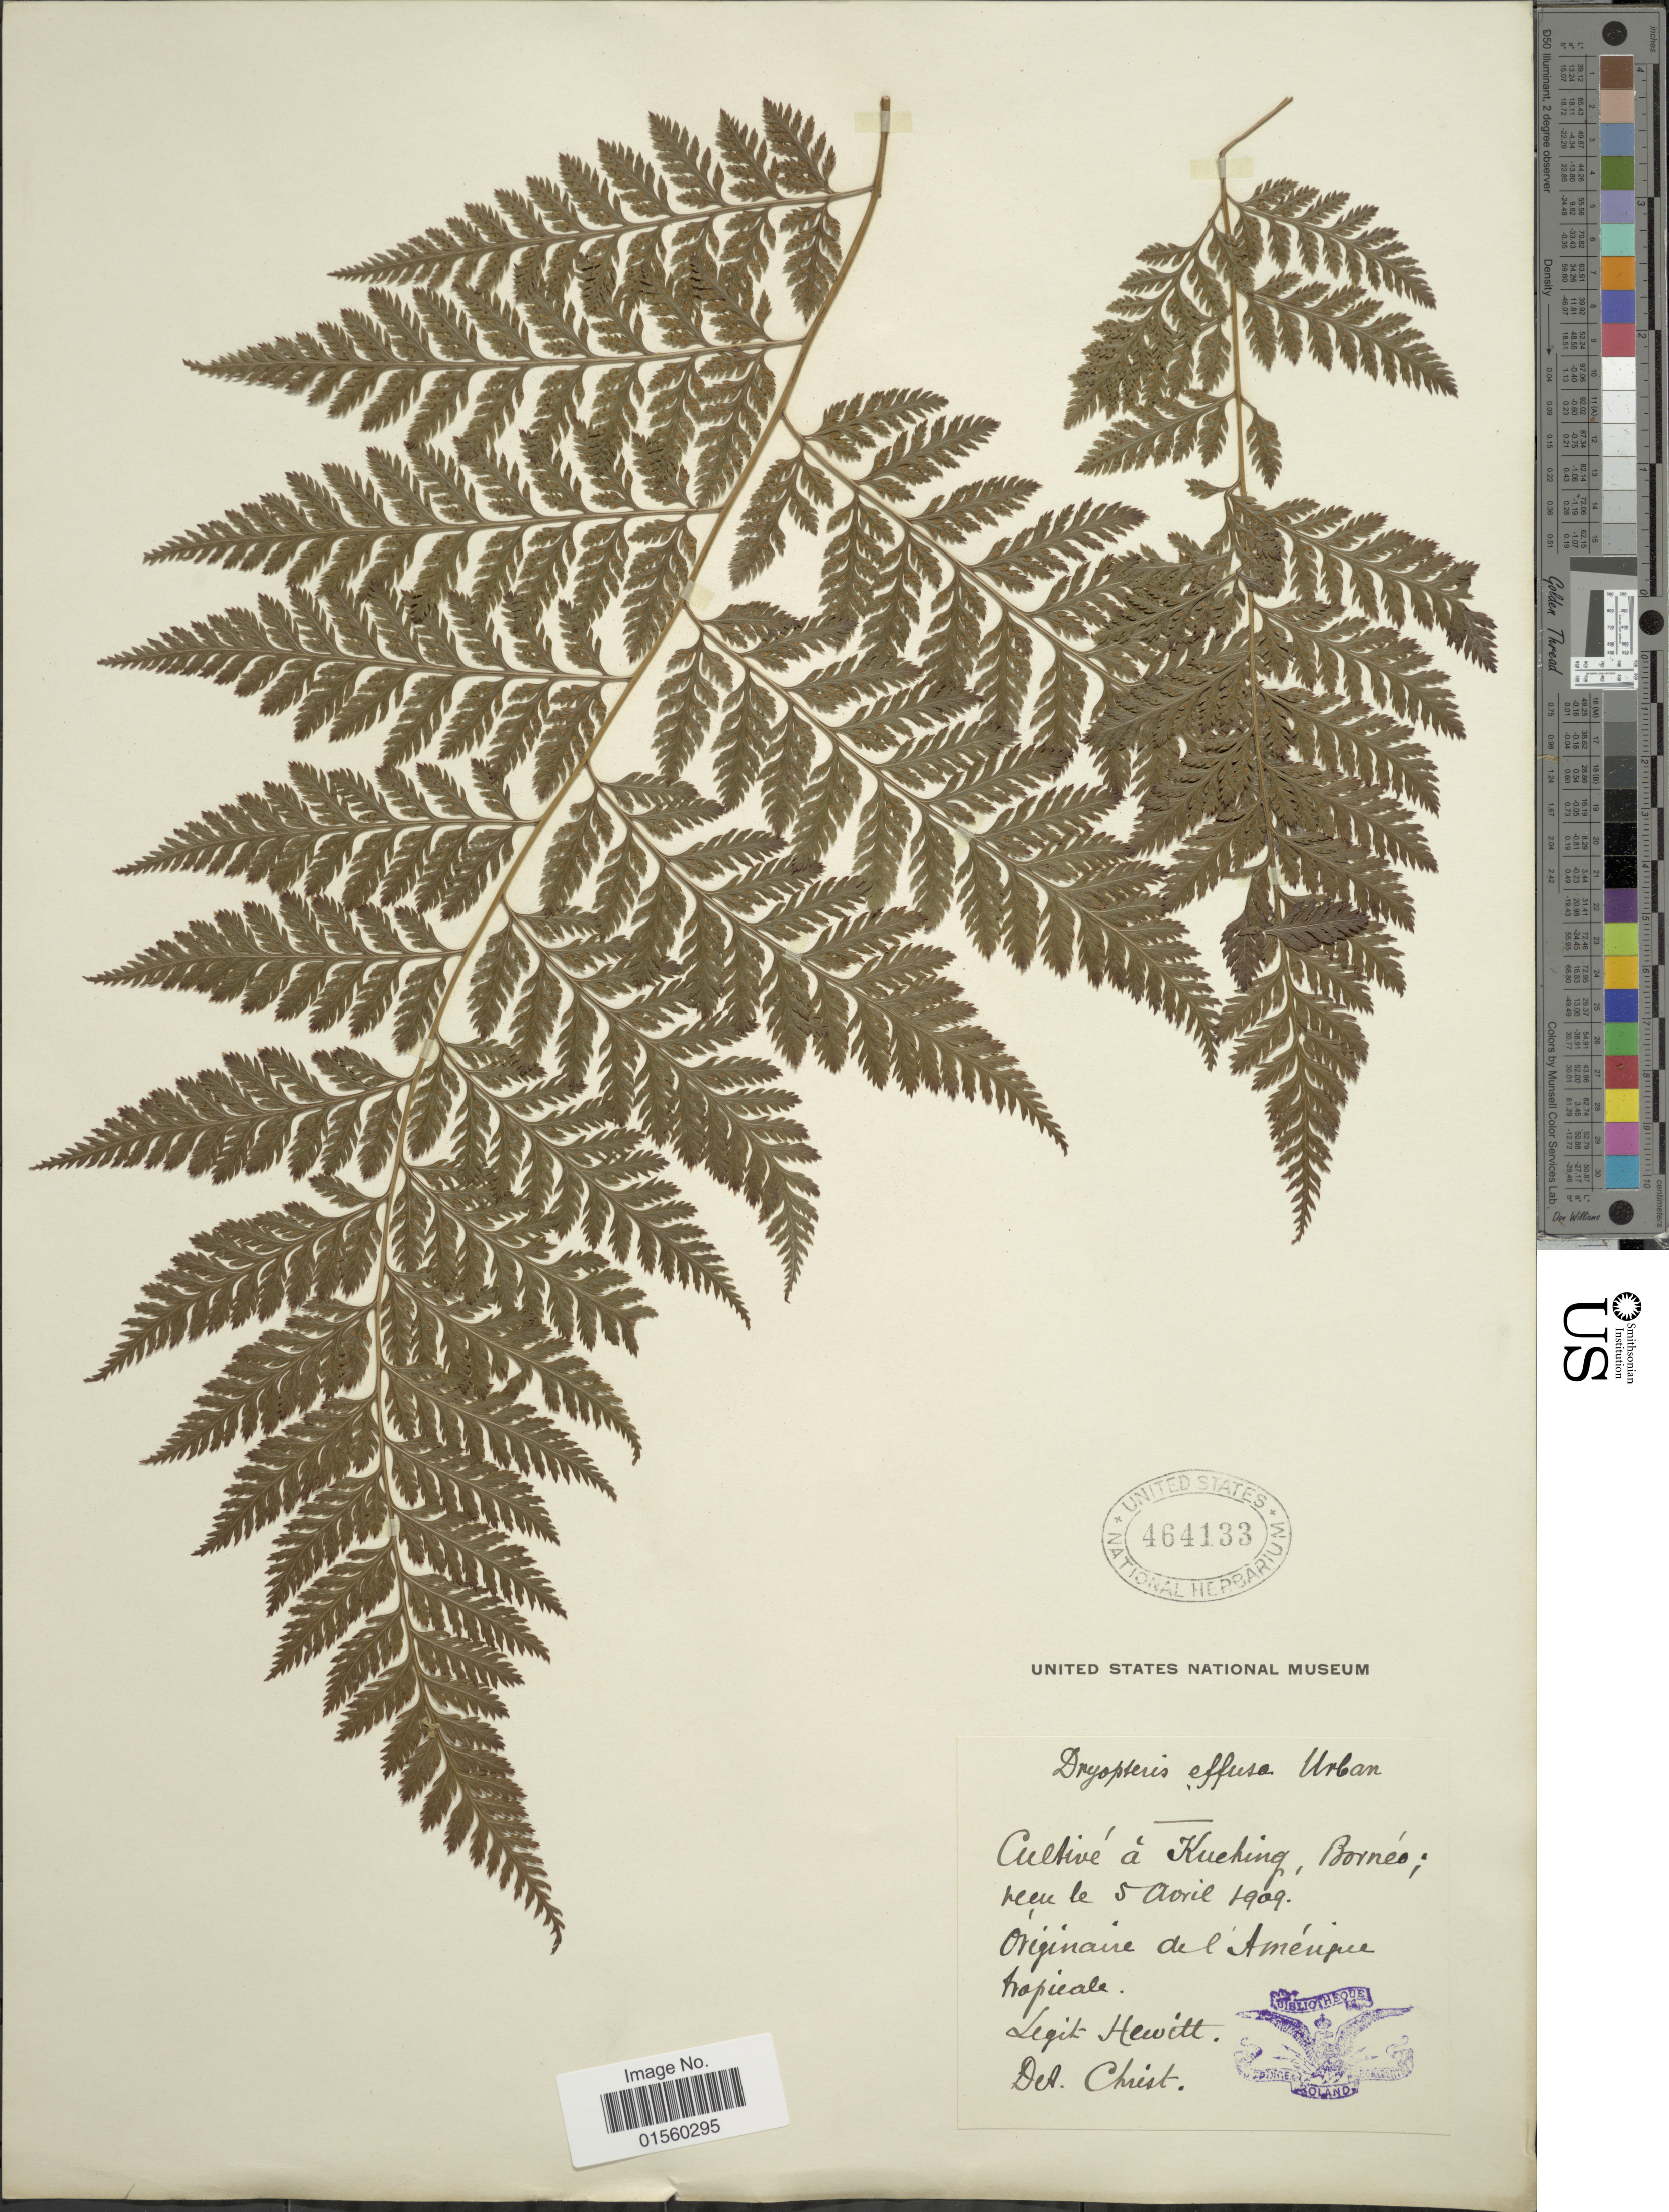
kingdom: Plantae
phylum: Tracheophyta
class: Polypodiopsida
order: Polypodiales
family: Dryopteridaceae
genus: Parapolystichum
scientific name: Parapolystichum effusum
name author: (Sw.) Ching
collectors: Hewitt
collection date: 1909-04-05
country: Malaysia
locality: Kuching, Borneo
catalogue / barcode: US 464133